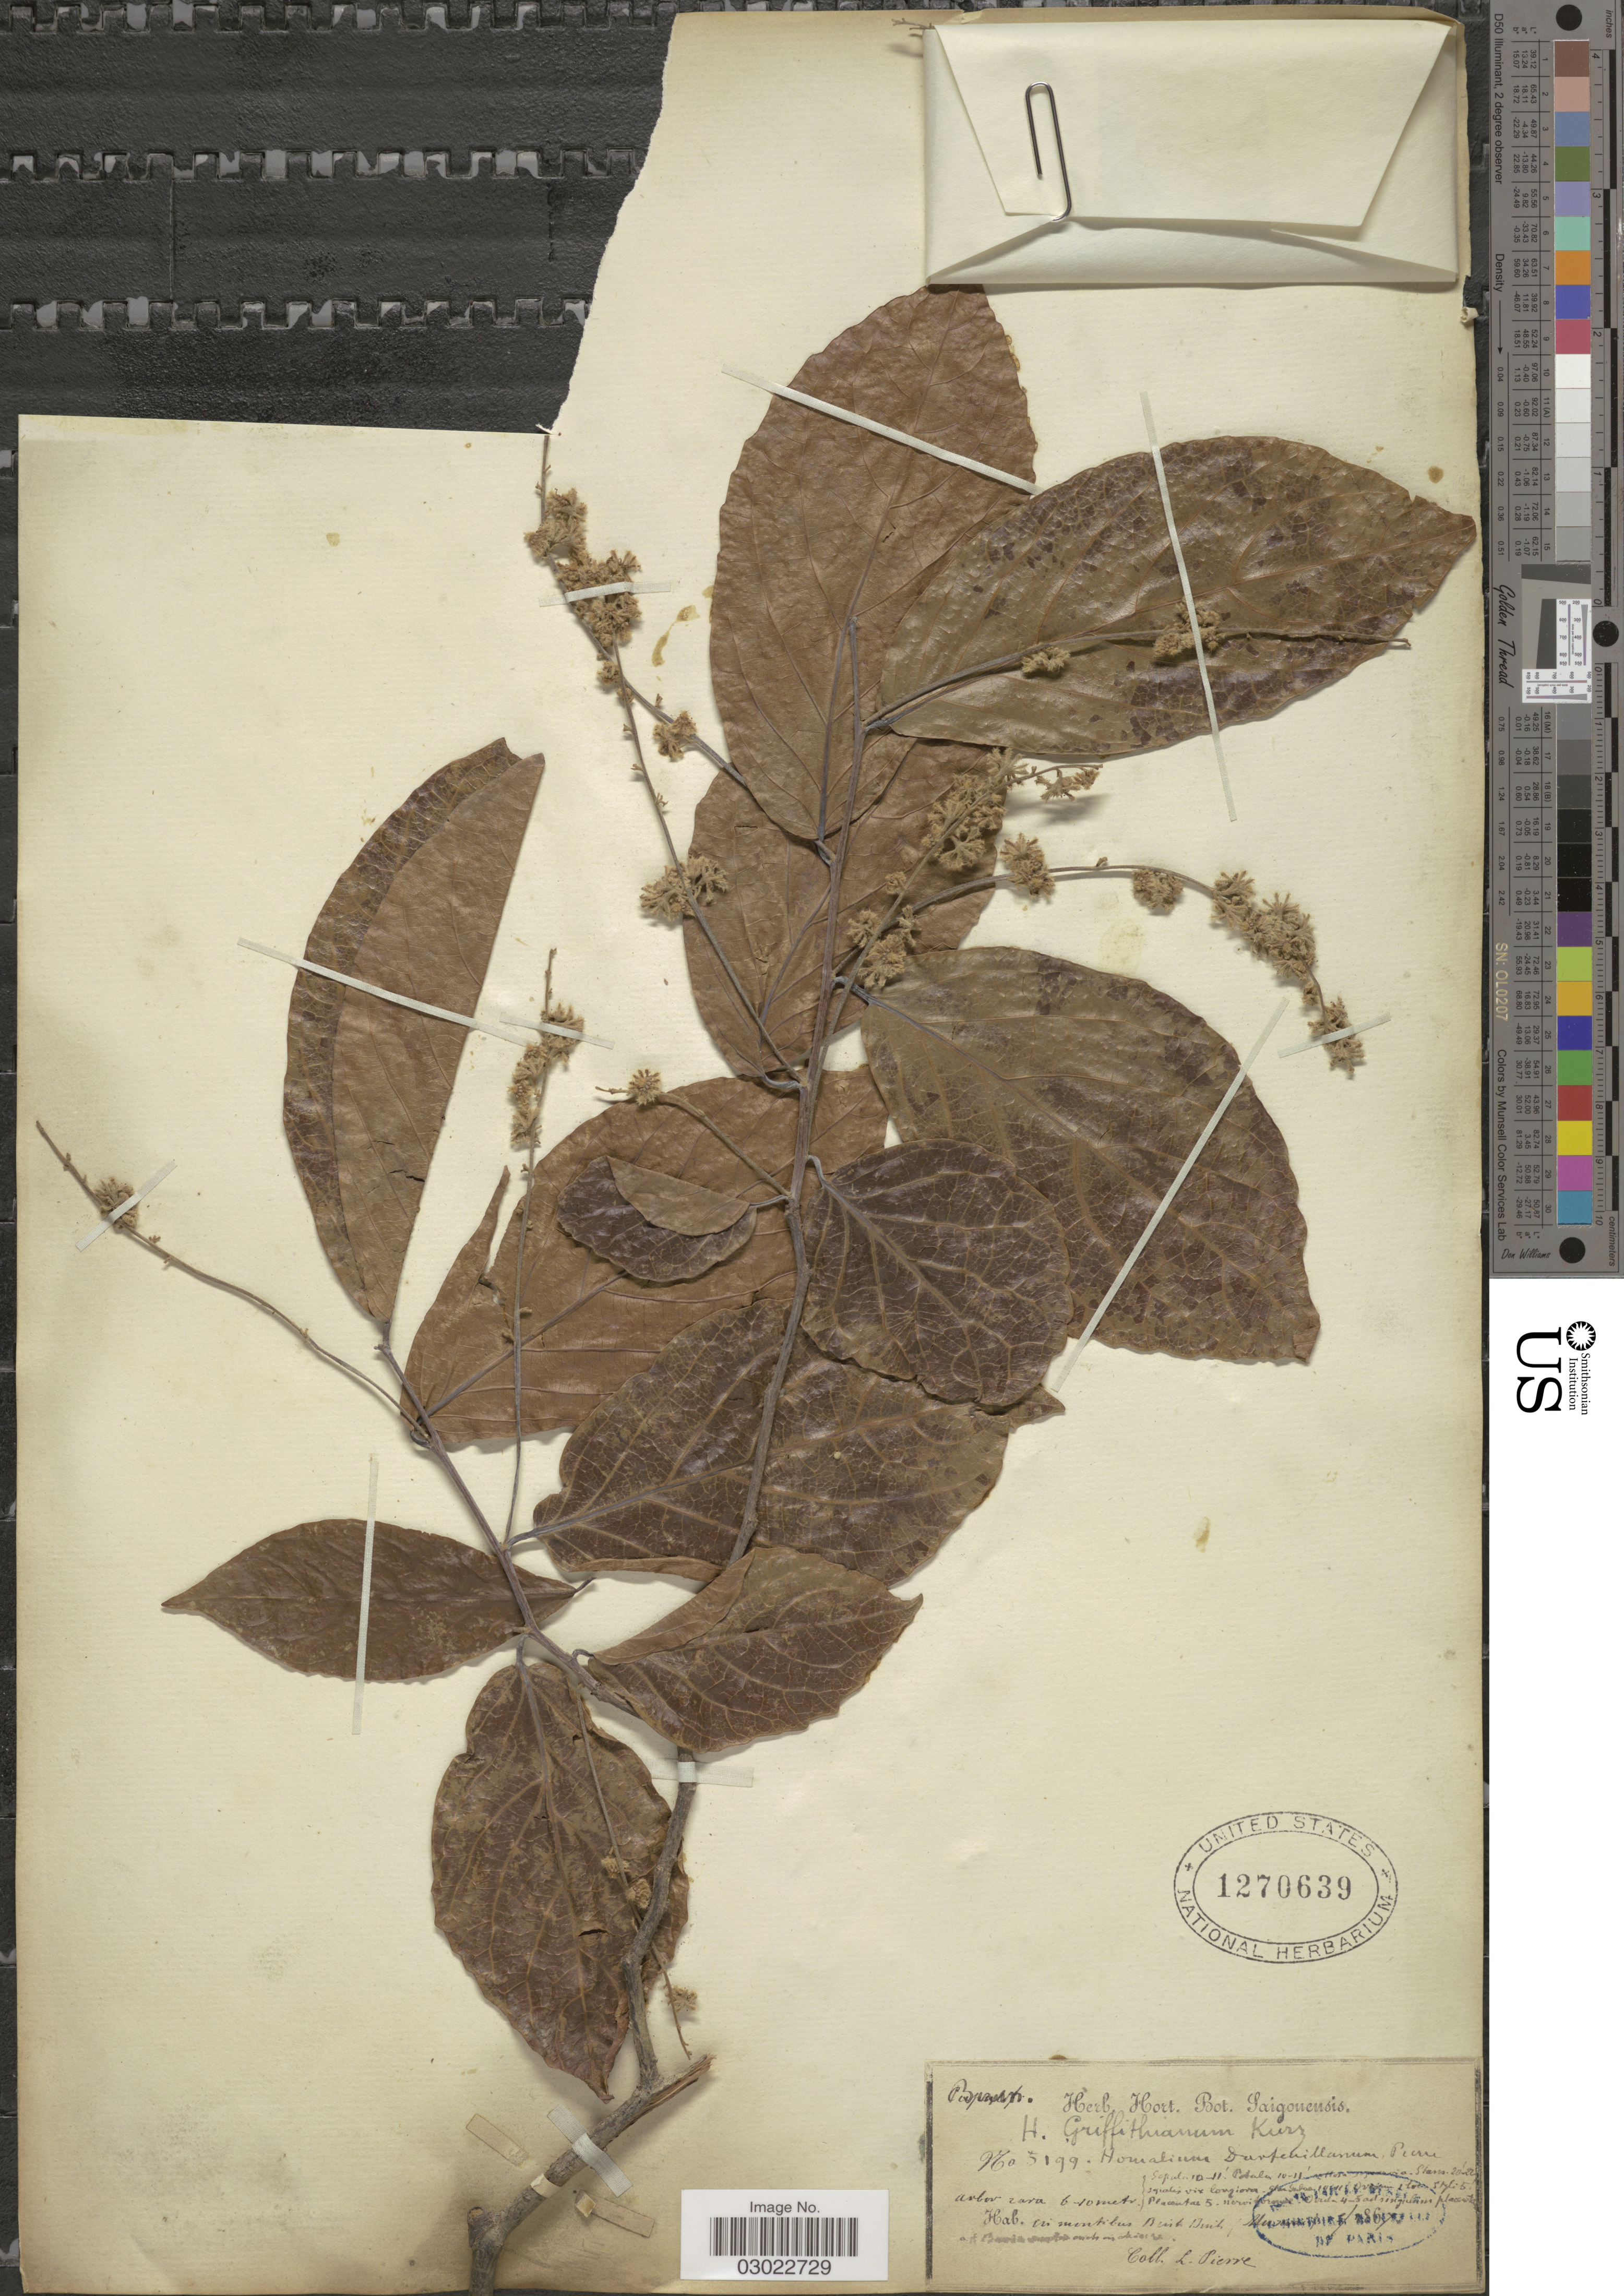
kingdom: Plantae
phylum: Tracheophyta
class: Magnoliopsida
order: Malpighiales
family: Salicaceae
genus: Homalium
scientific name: Homalium griffthianum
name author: Kurz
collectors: L. Pierre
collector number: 5199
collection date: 1867-03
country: Vietnam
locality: In montibus Binh Dinh [illegible text]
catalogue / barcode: US 1270639